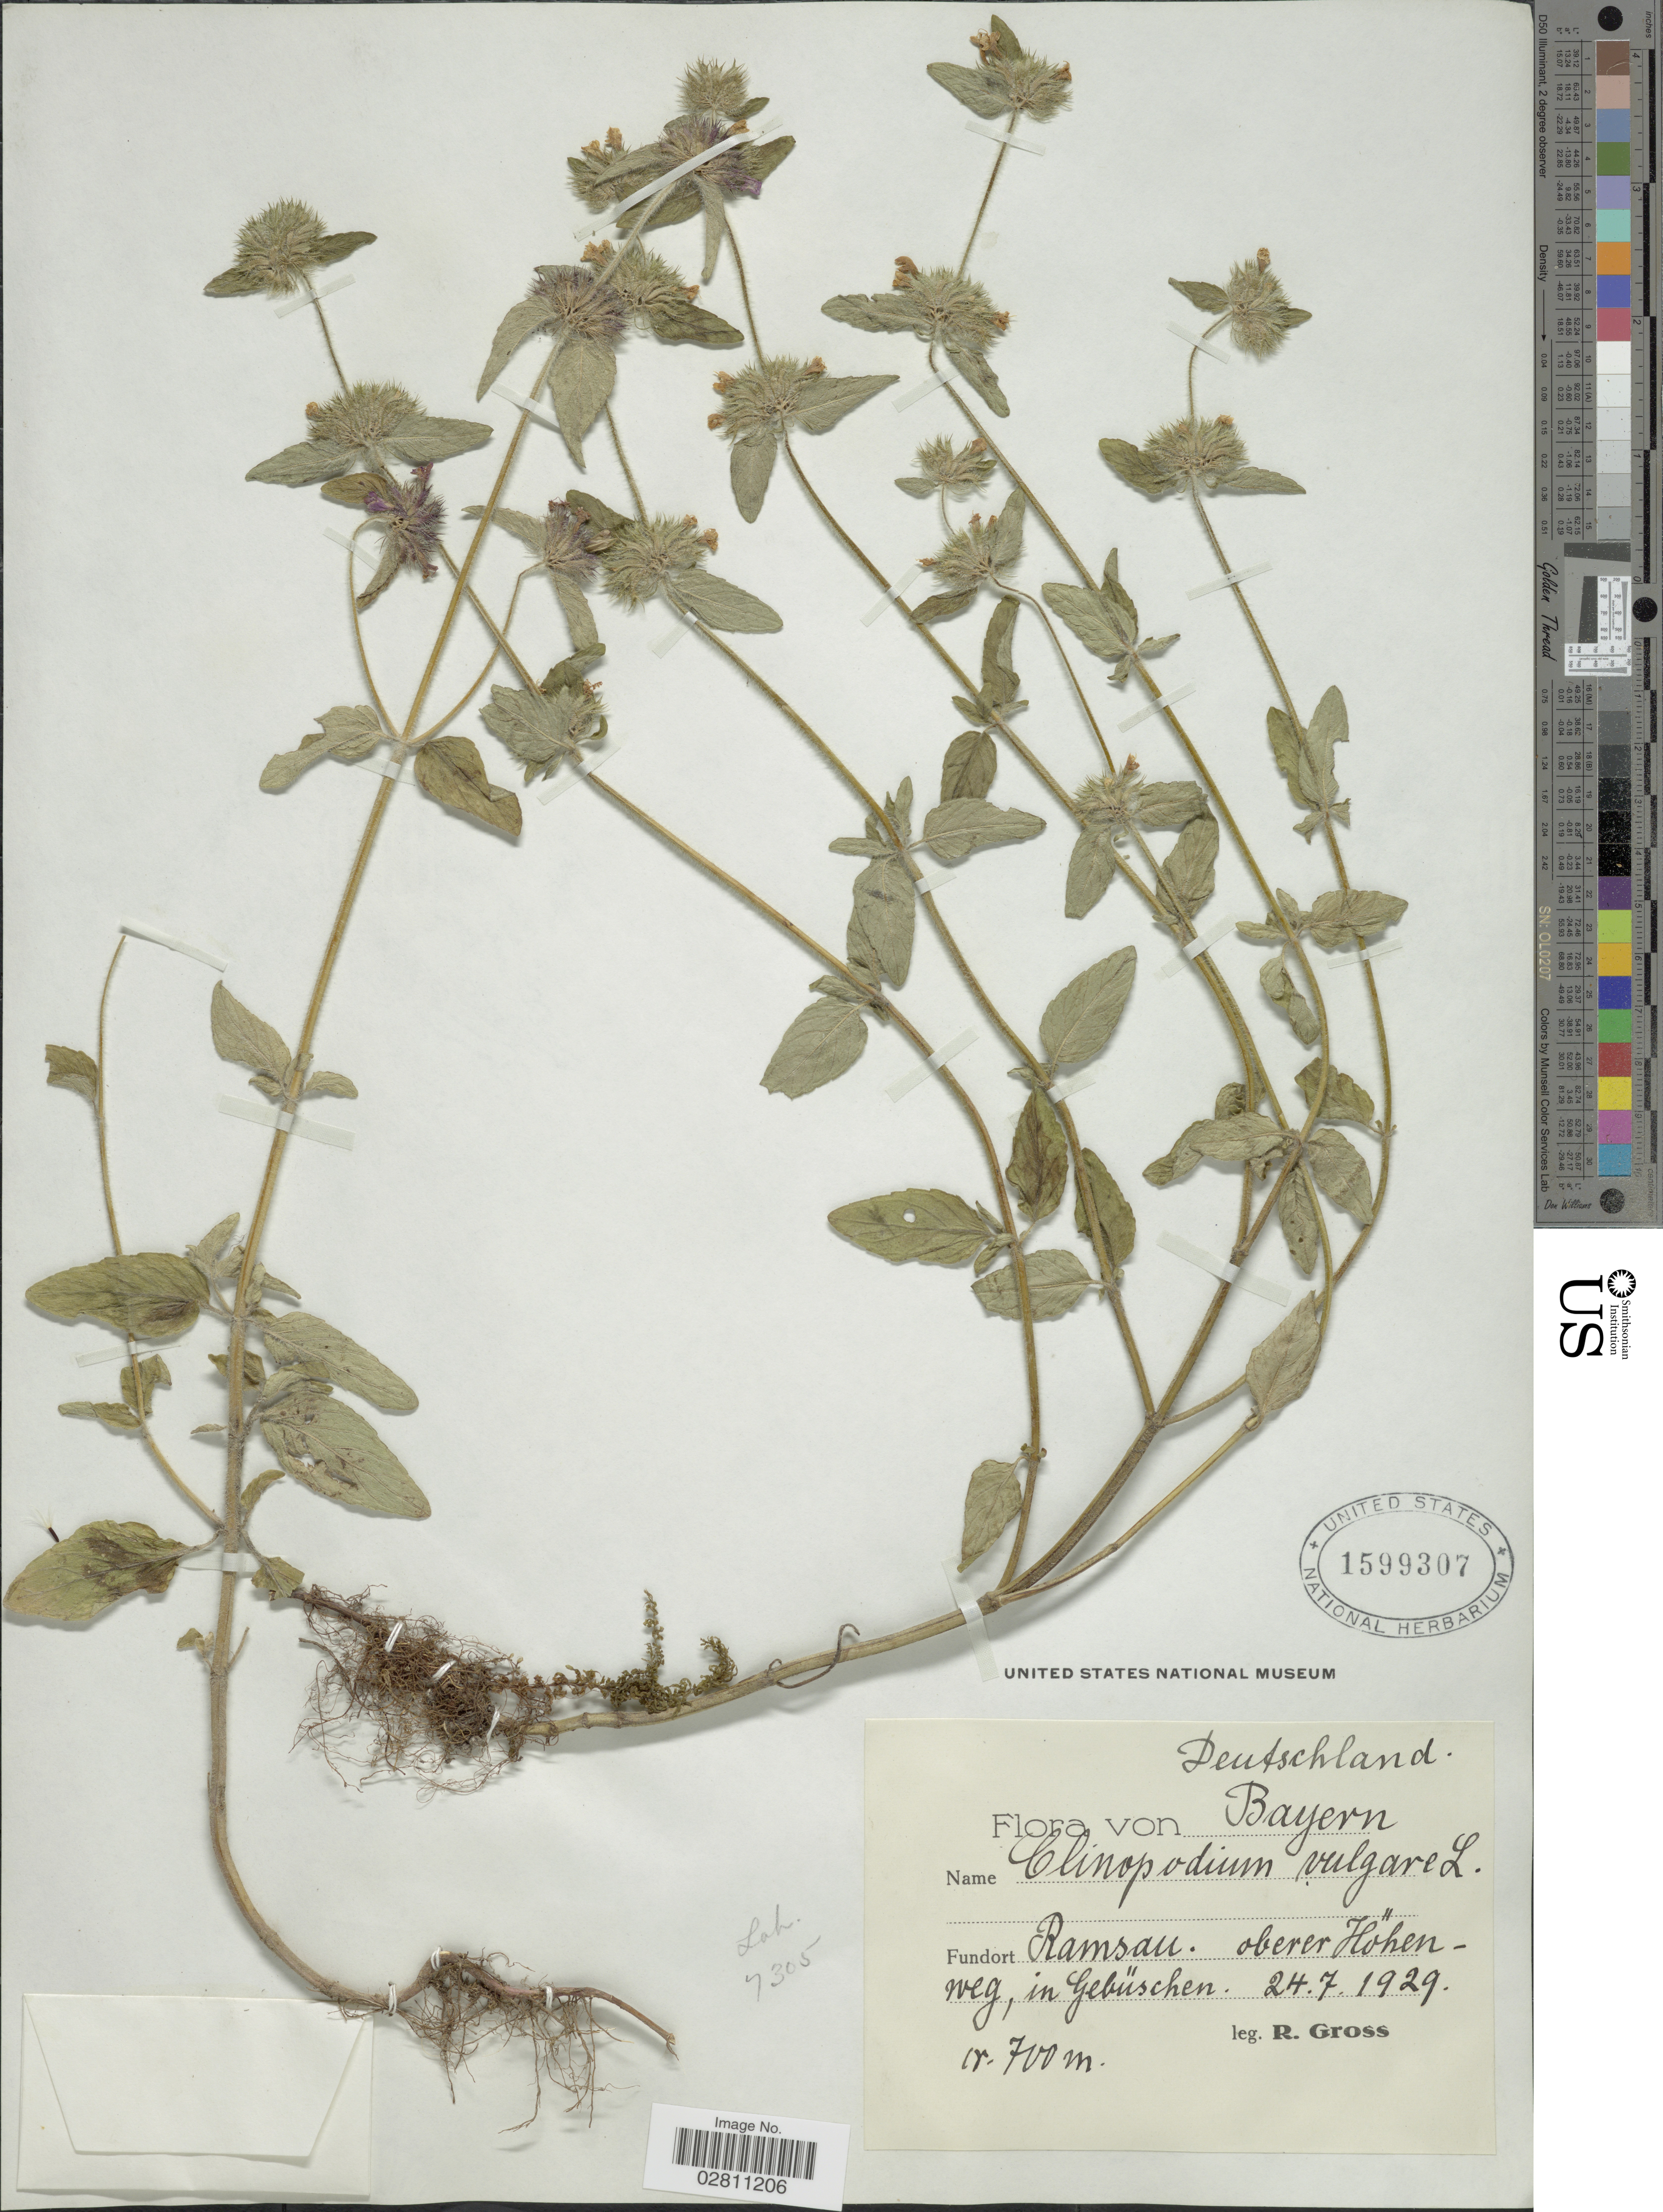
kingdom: Plantae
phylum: Tracheophyta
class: Magnoliopsida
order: Lamiales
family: Lamiaceae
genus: Clinopodium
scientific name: Clinopodium vulgare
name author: L.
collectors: R. Gross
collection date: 1929-07-24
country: Germany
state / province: Bayern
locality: Ramsau. oberer Höhenweg, in Gebüschen.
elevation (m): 1700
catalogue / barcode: US 1599307